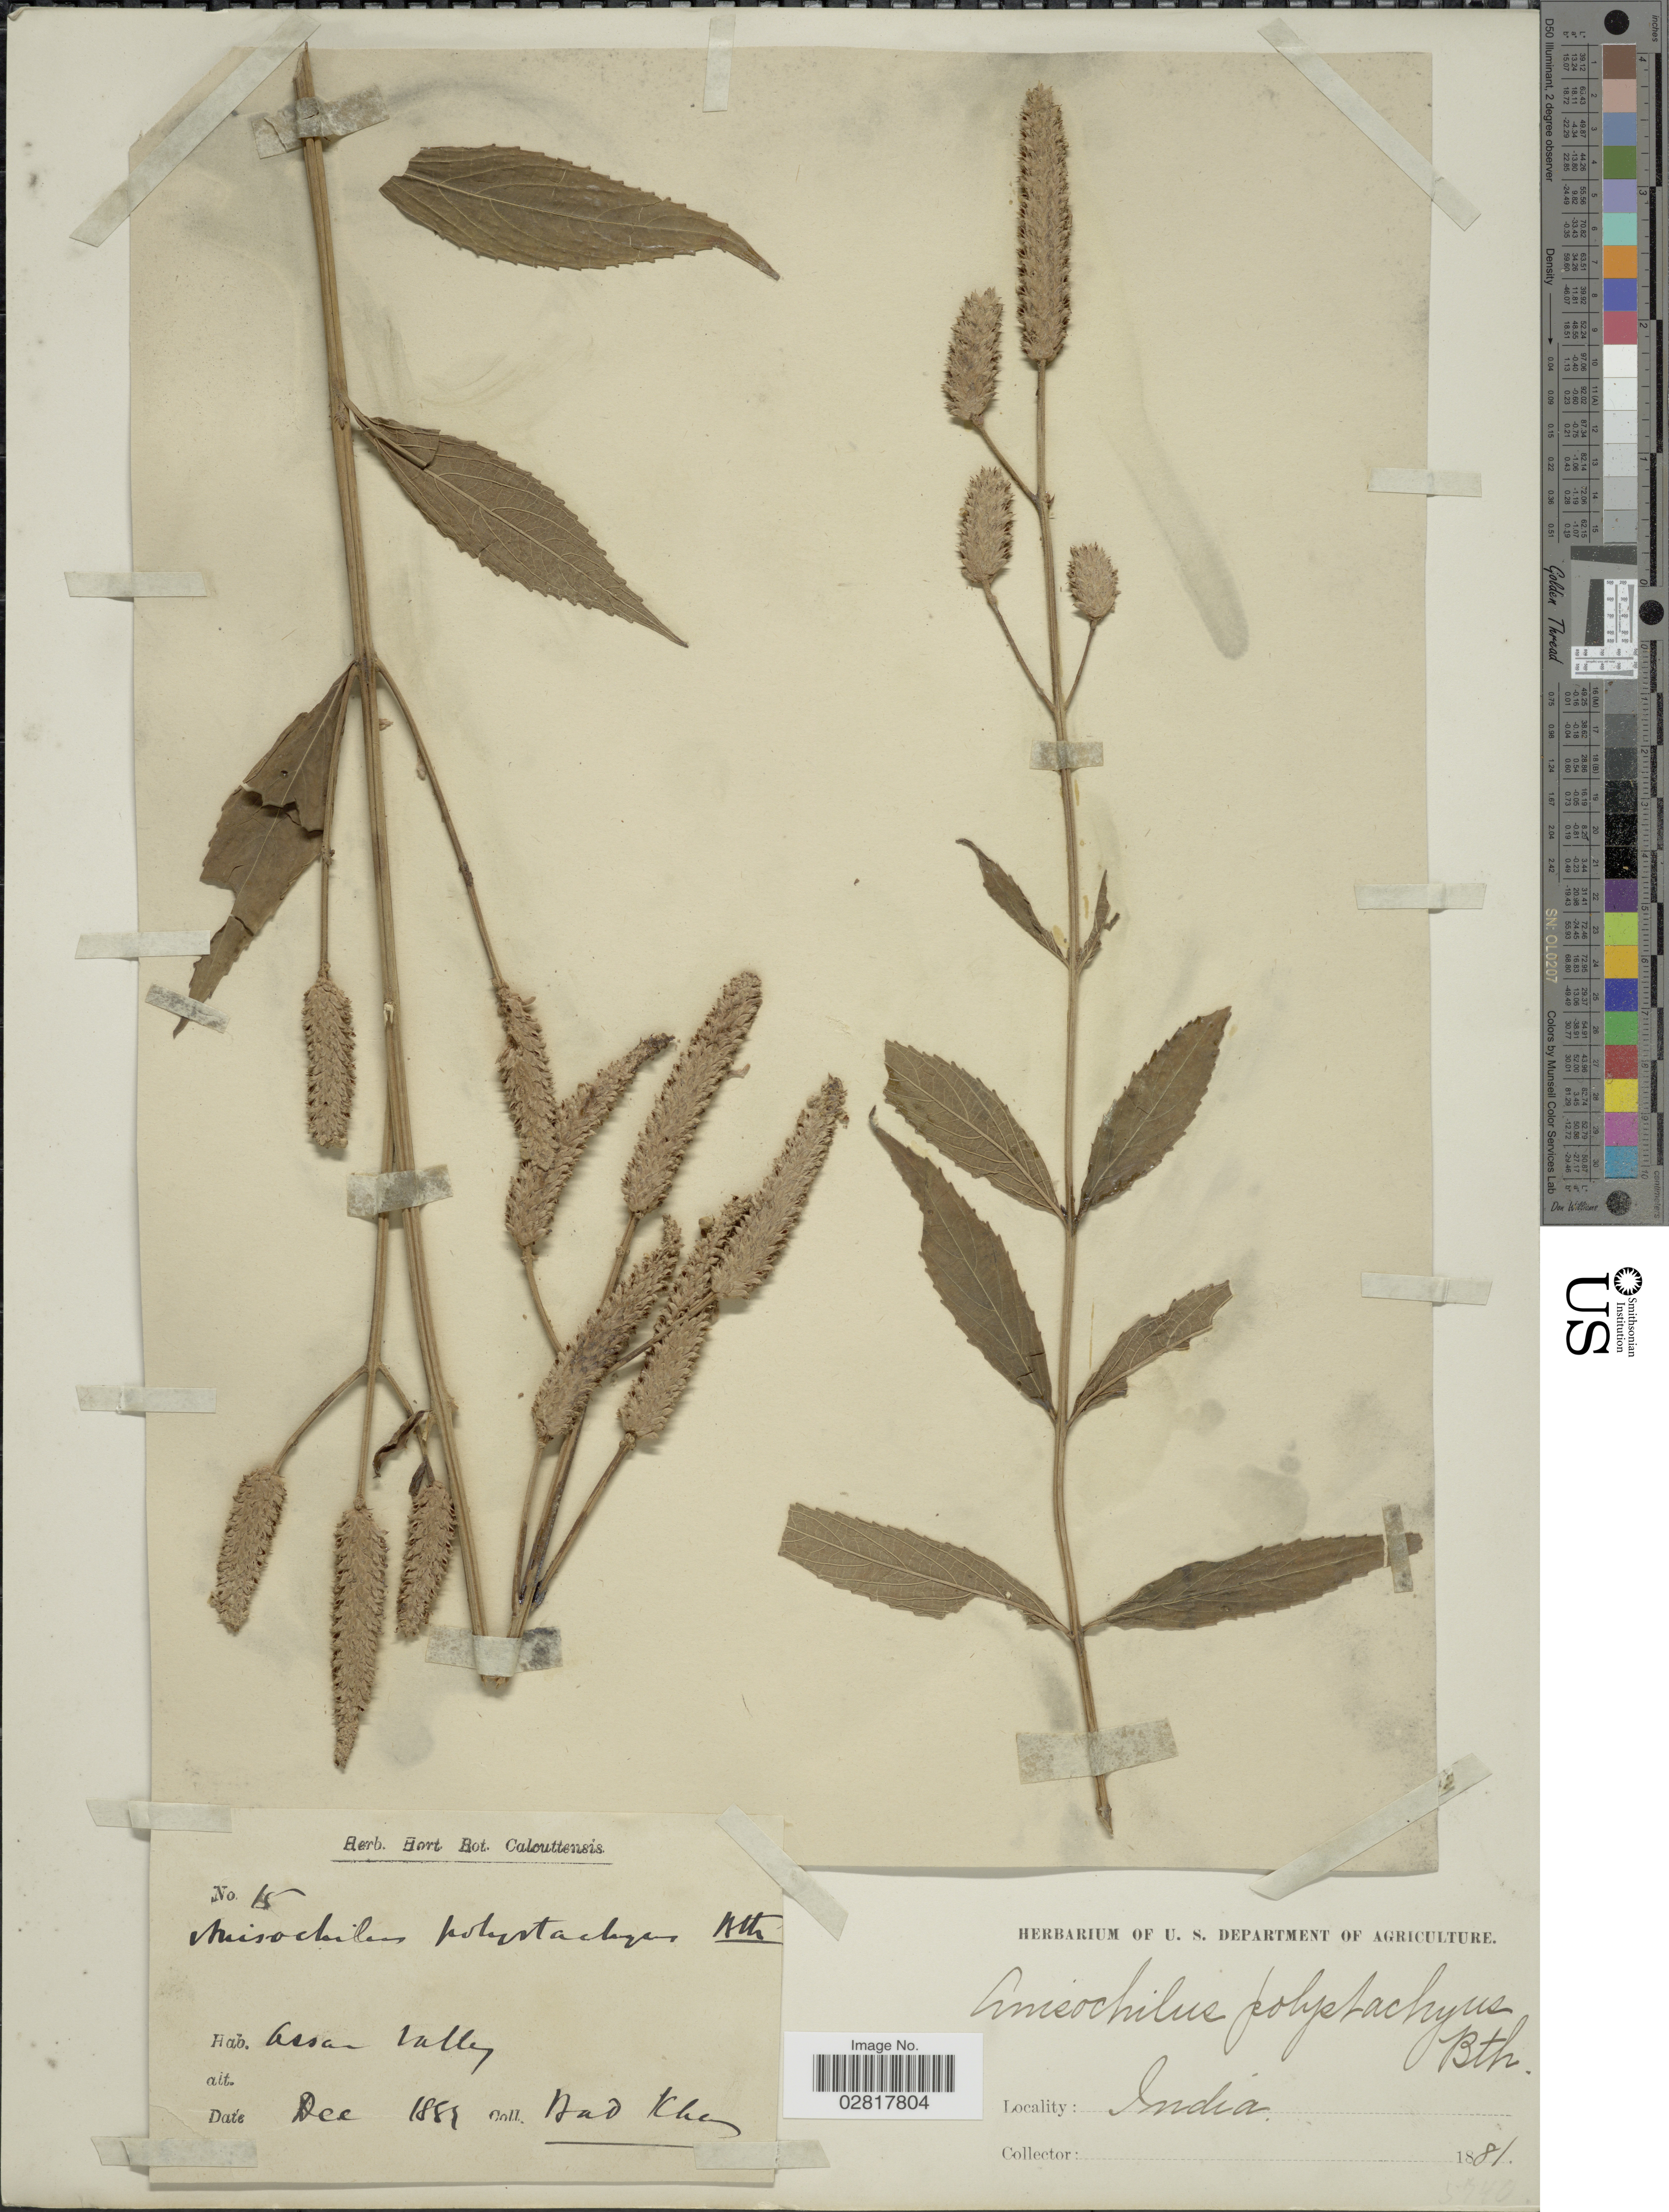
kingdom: Plantae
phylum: Tracheophyta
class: Magnoliopsida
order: Lamiales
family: Lamiaceae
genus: Anisochilus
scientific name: Anisochilus polystachys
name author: Benth.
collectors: N. Khan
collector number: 15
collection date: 1881-12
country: India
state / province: Assam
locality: Assam Valley.